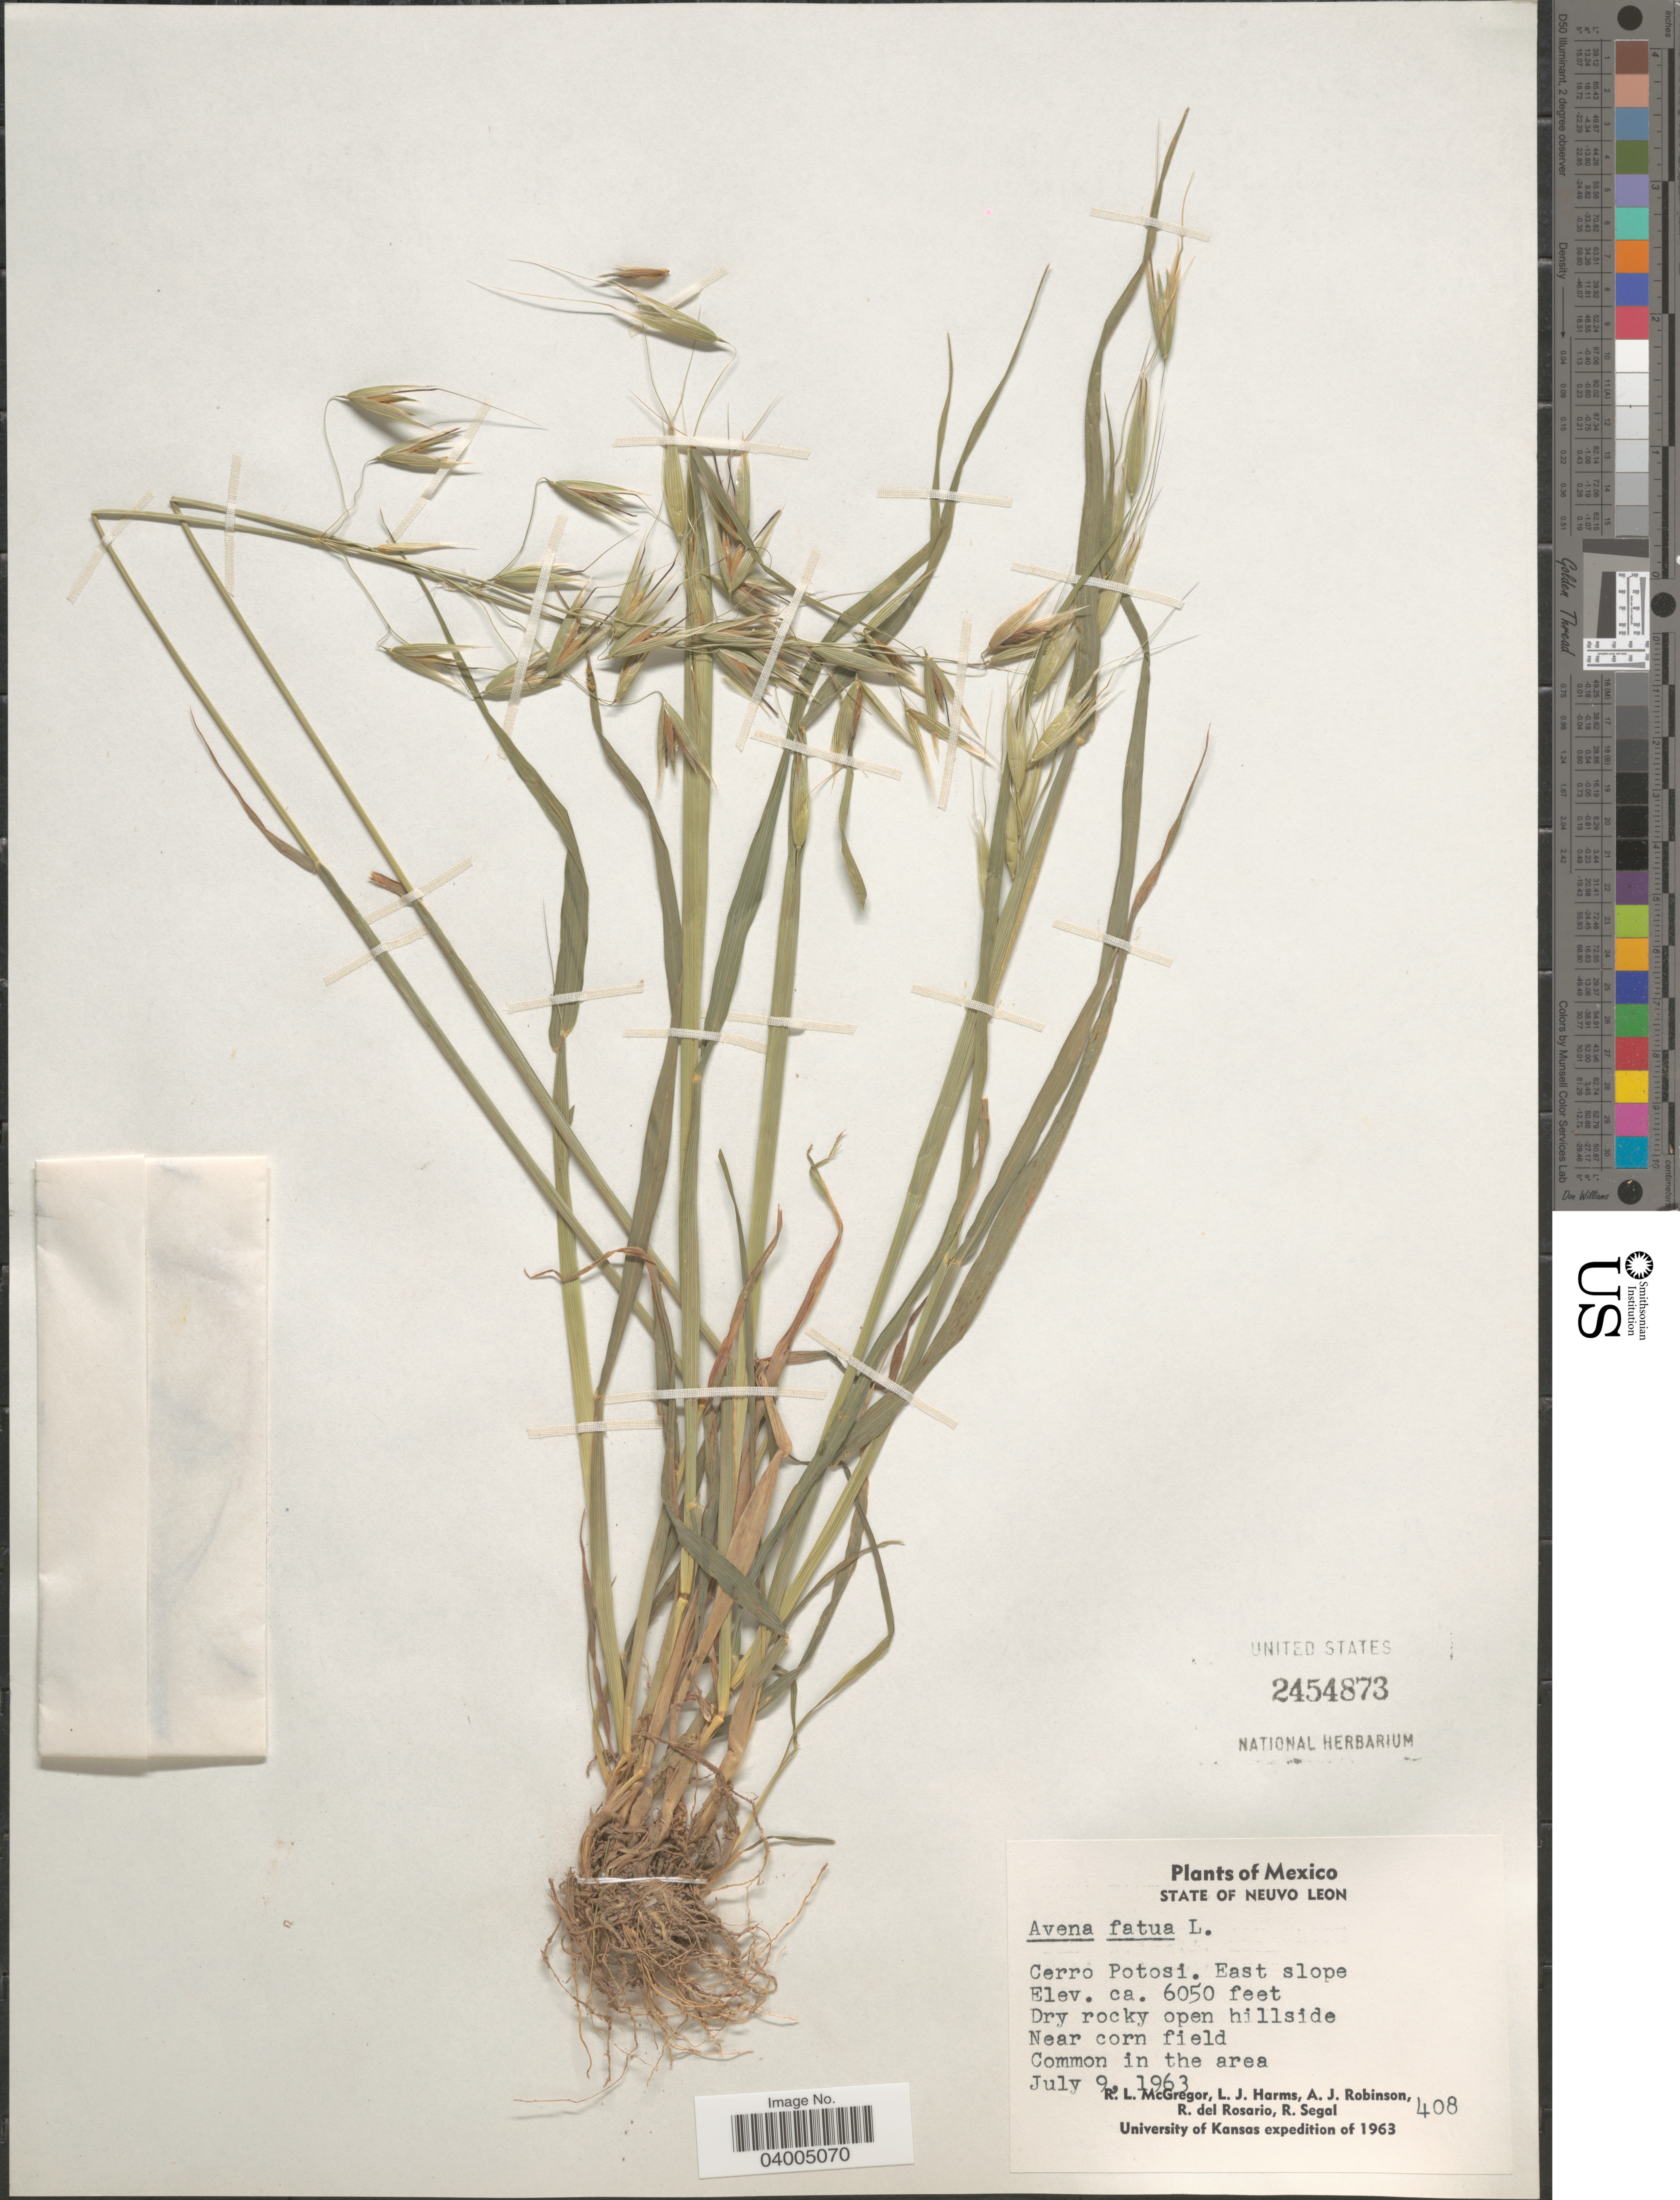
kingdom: Plantae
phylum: Tracheophyta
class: Liliopsida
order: Poales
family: Poaceae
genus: Avena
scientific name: Avena fatua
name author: L.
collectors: R. McGregor, L. Harms, A. J. Robinson, R. del Rosario & R. Segal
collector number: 408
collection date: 1963-07-09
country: Mexico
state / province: Nuevo León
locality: Cerro Potosi. East slope.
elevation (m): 1844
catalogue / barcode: US 2454873